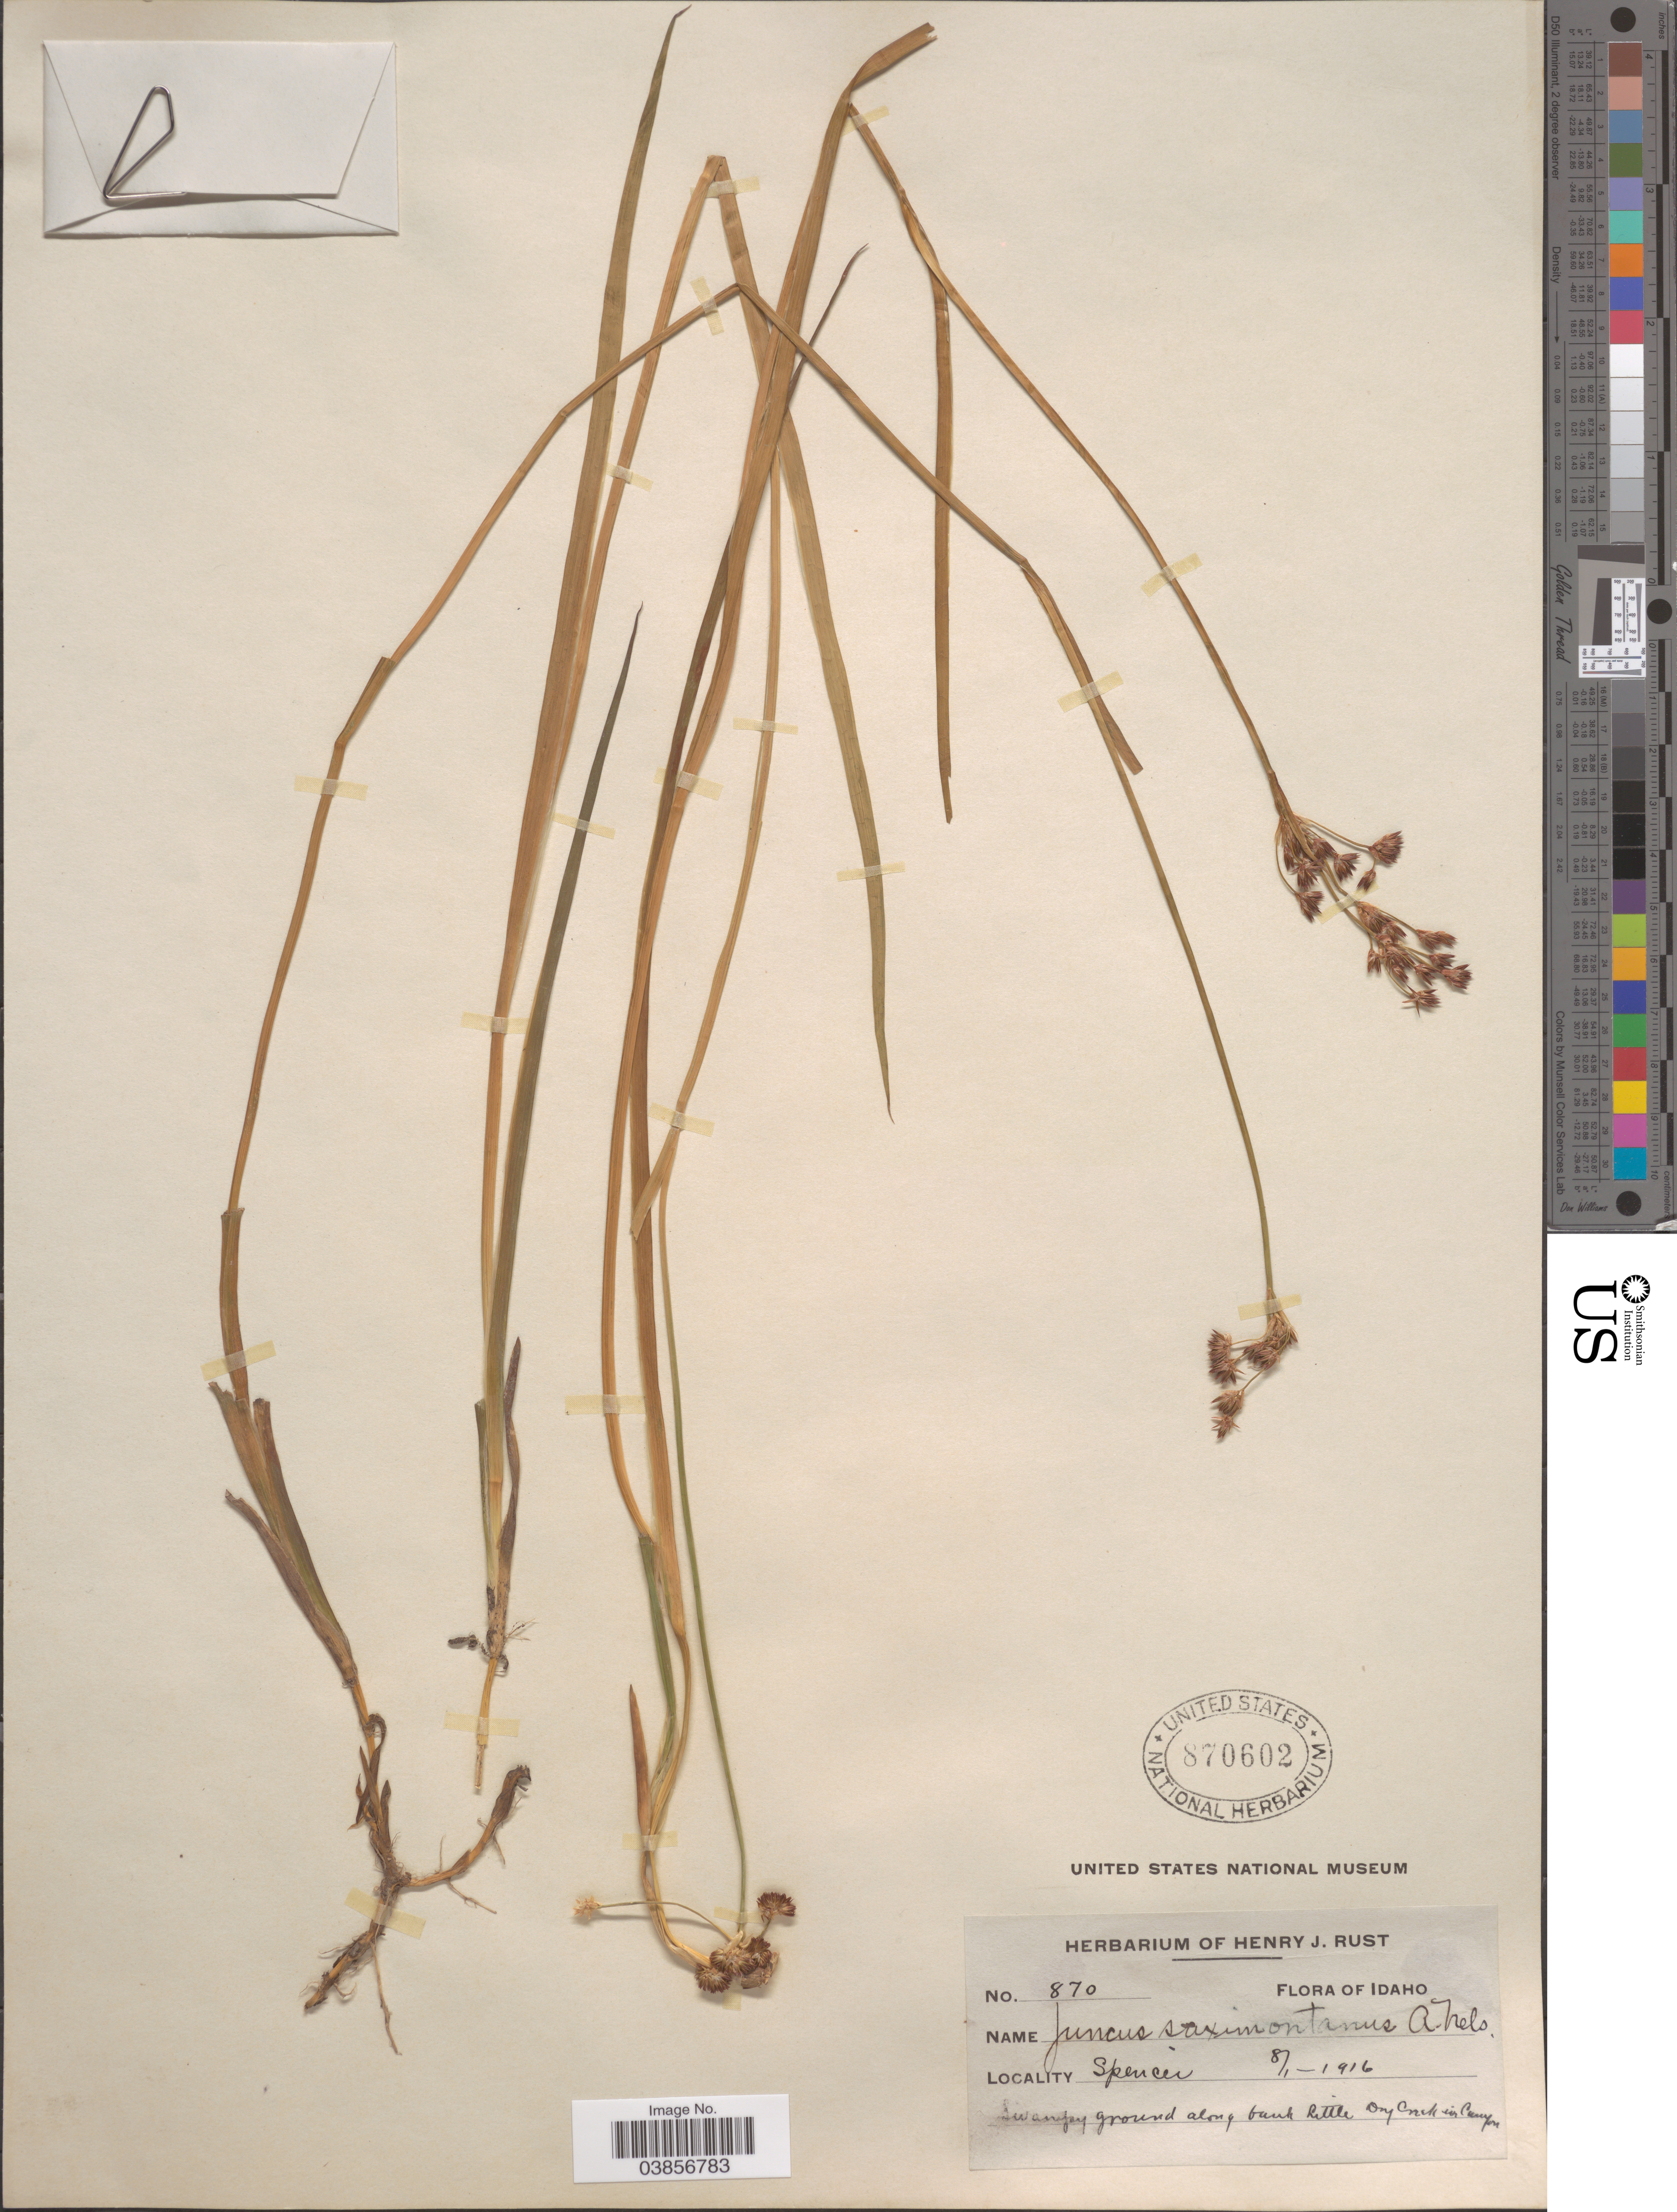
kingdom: Plantae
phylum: Tracheophyta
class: Liliopsida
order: Poales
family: Juncaceae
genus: Juncus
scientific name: Juncus saximontanus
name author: A. Nelson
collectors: ex herb. Henry J. Rust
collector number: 870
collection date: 1916-08-01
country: United States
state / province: Idaho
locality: Spencer. Along bank Little Dry Creek in Canyon.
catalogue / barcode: US 870602